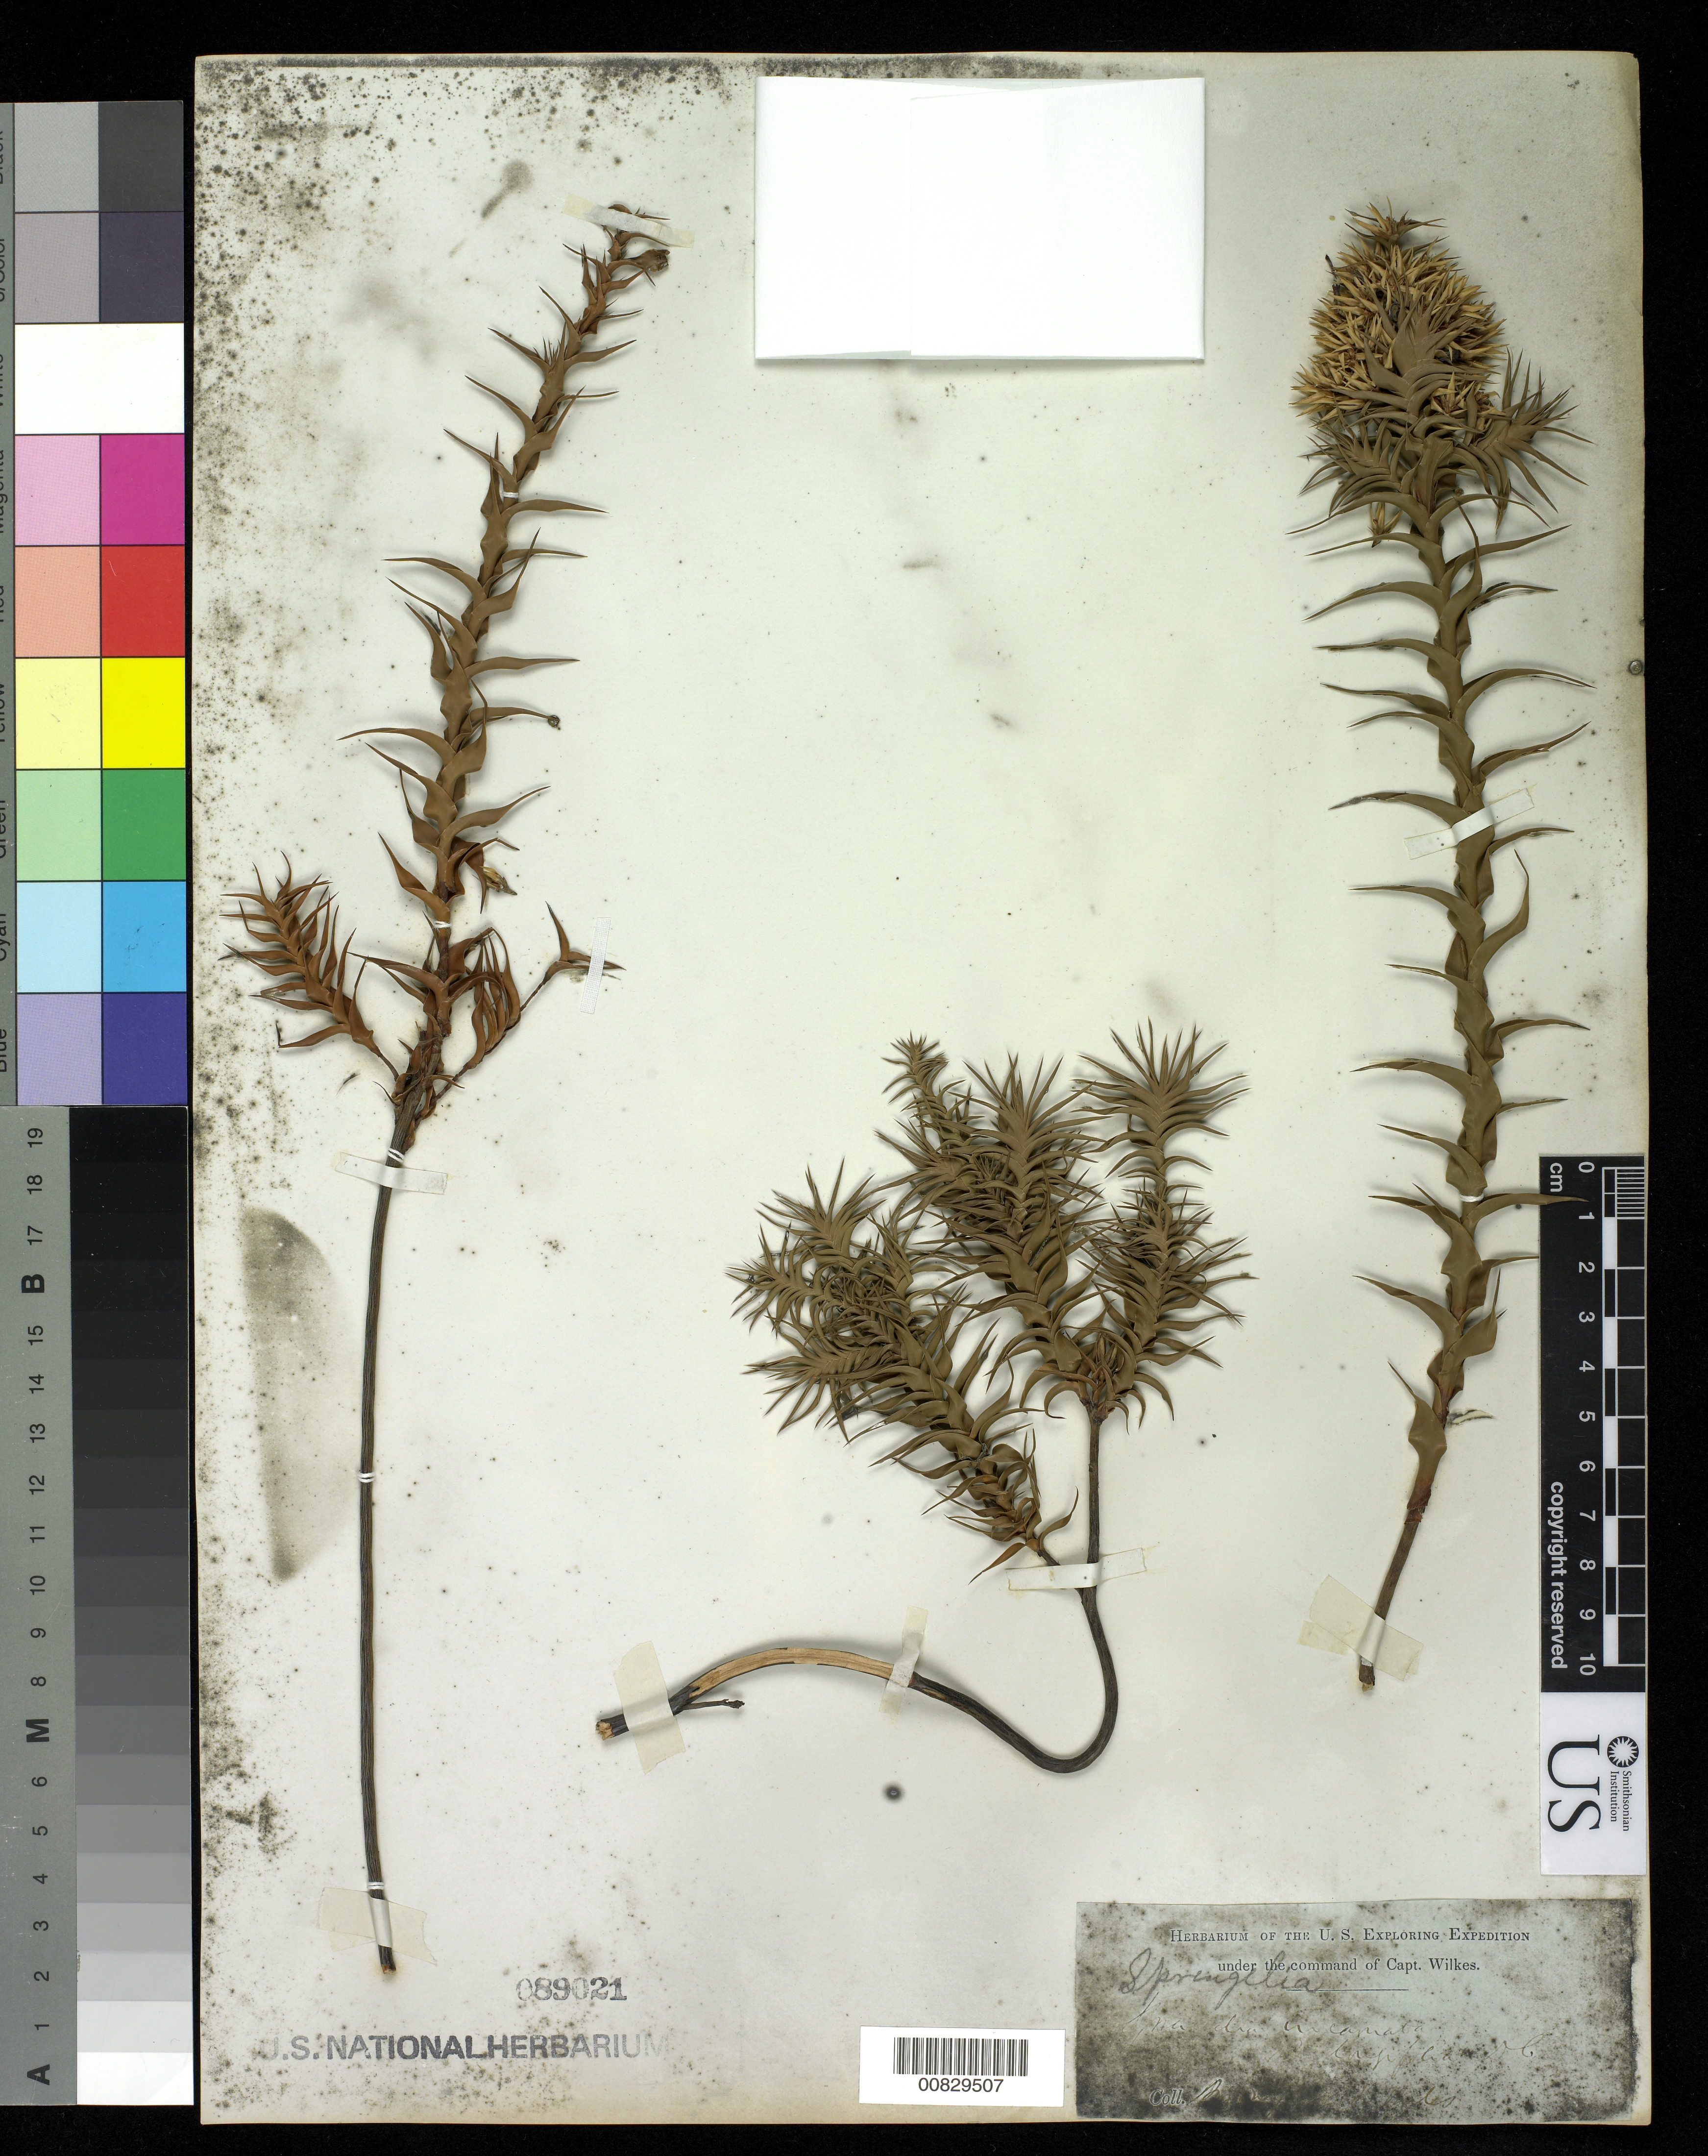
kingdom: Plantae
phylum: Tracheophyta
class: Magnoliopsida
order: Ericales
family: Ericaceae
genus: Sprengelia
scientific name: Sprengelia incarnata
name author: L.S. Sm.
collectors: Wilkes Explor. Exped.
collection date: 1838/1842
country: Australia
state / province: New South Wales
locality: Sydney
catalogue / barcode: US 89021